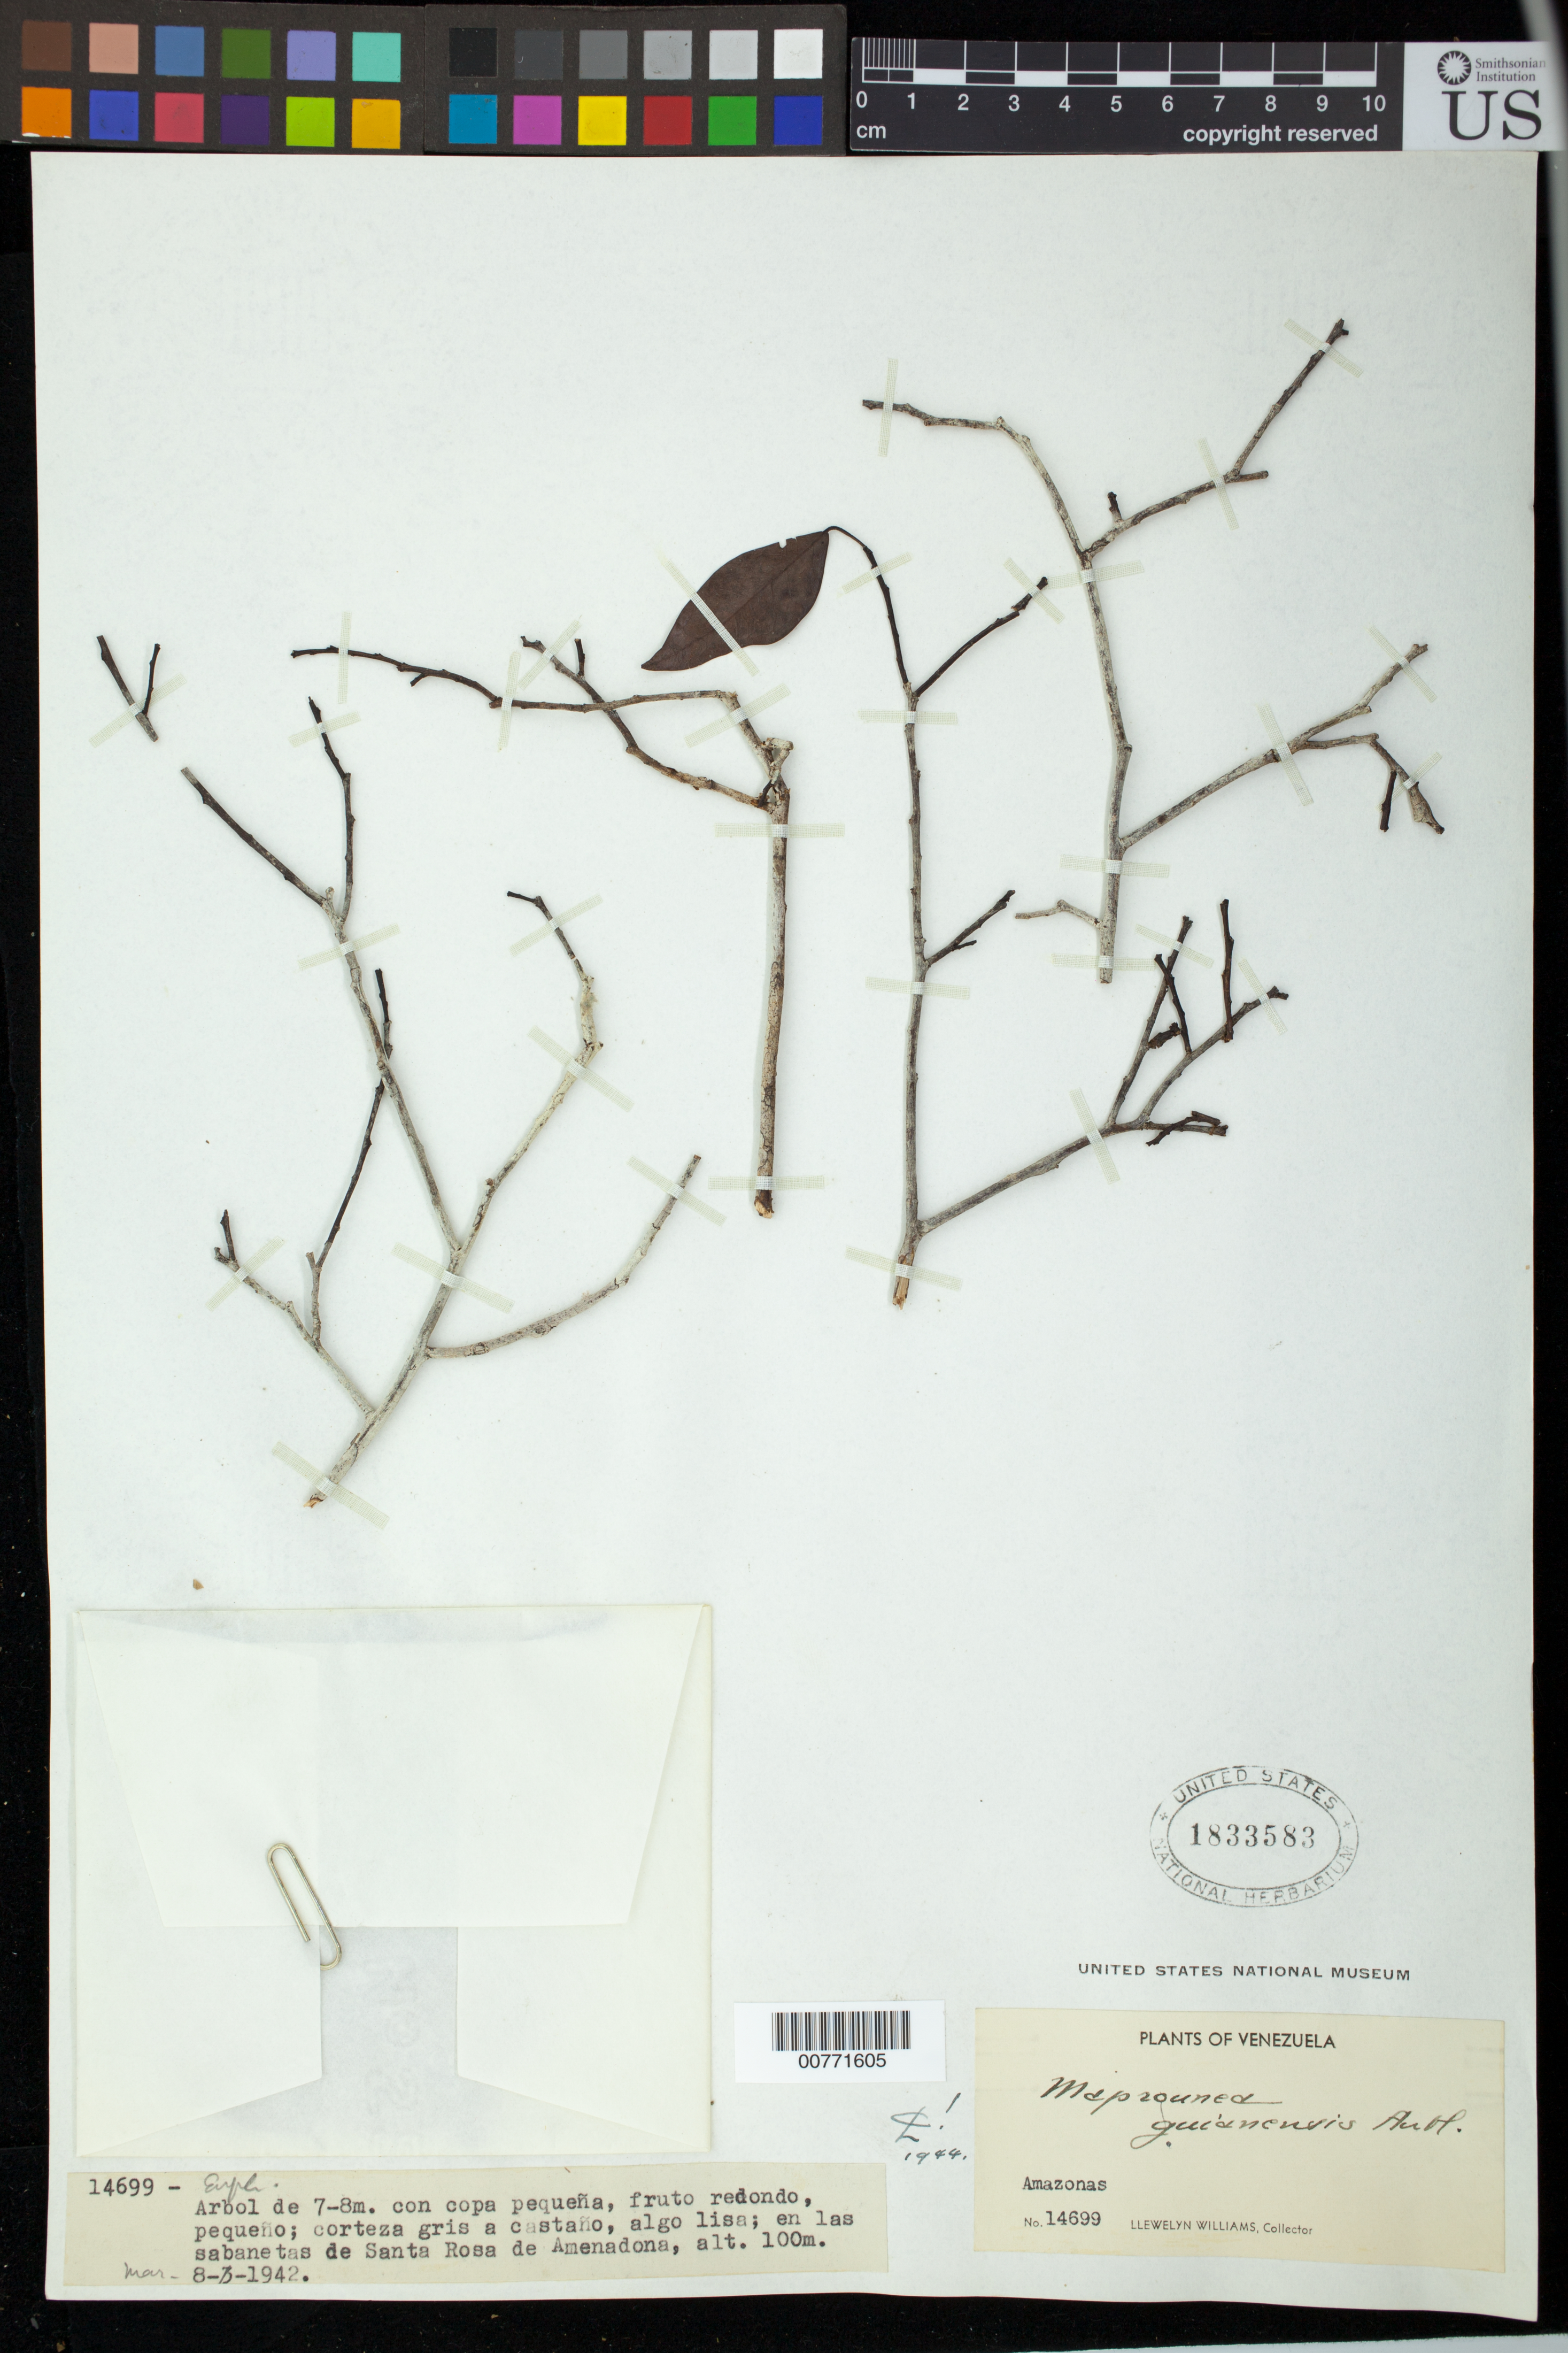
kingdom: Plantae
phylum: Tracheophyta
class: Magnoliopsida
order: Malpighiales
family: Euphorbiaceae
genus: Maprounea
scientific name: Maprounea guianensis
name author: Aubl.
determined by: Croizat, Léon Camille Marius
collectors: Ll. Williams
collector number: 14699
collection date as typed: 8-Mar-42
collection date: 1942-03-08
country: Venezuela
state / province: Amazonas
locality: Santa Rosa de Amanadona, Río Negro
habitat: Sabanetas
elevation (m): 100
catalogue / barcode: US 1833583